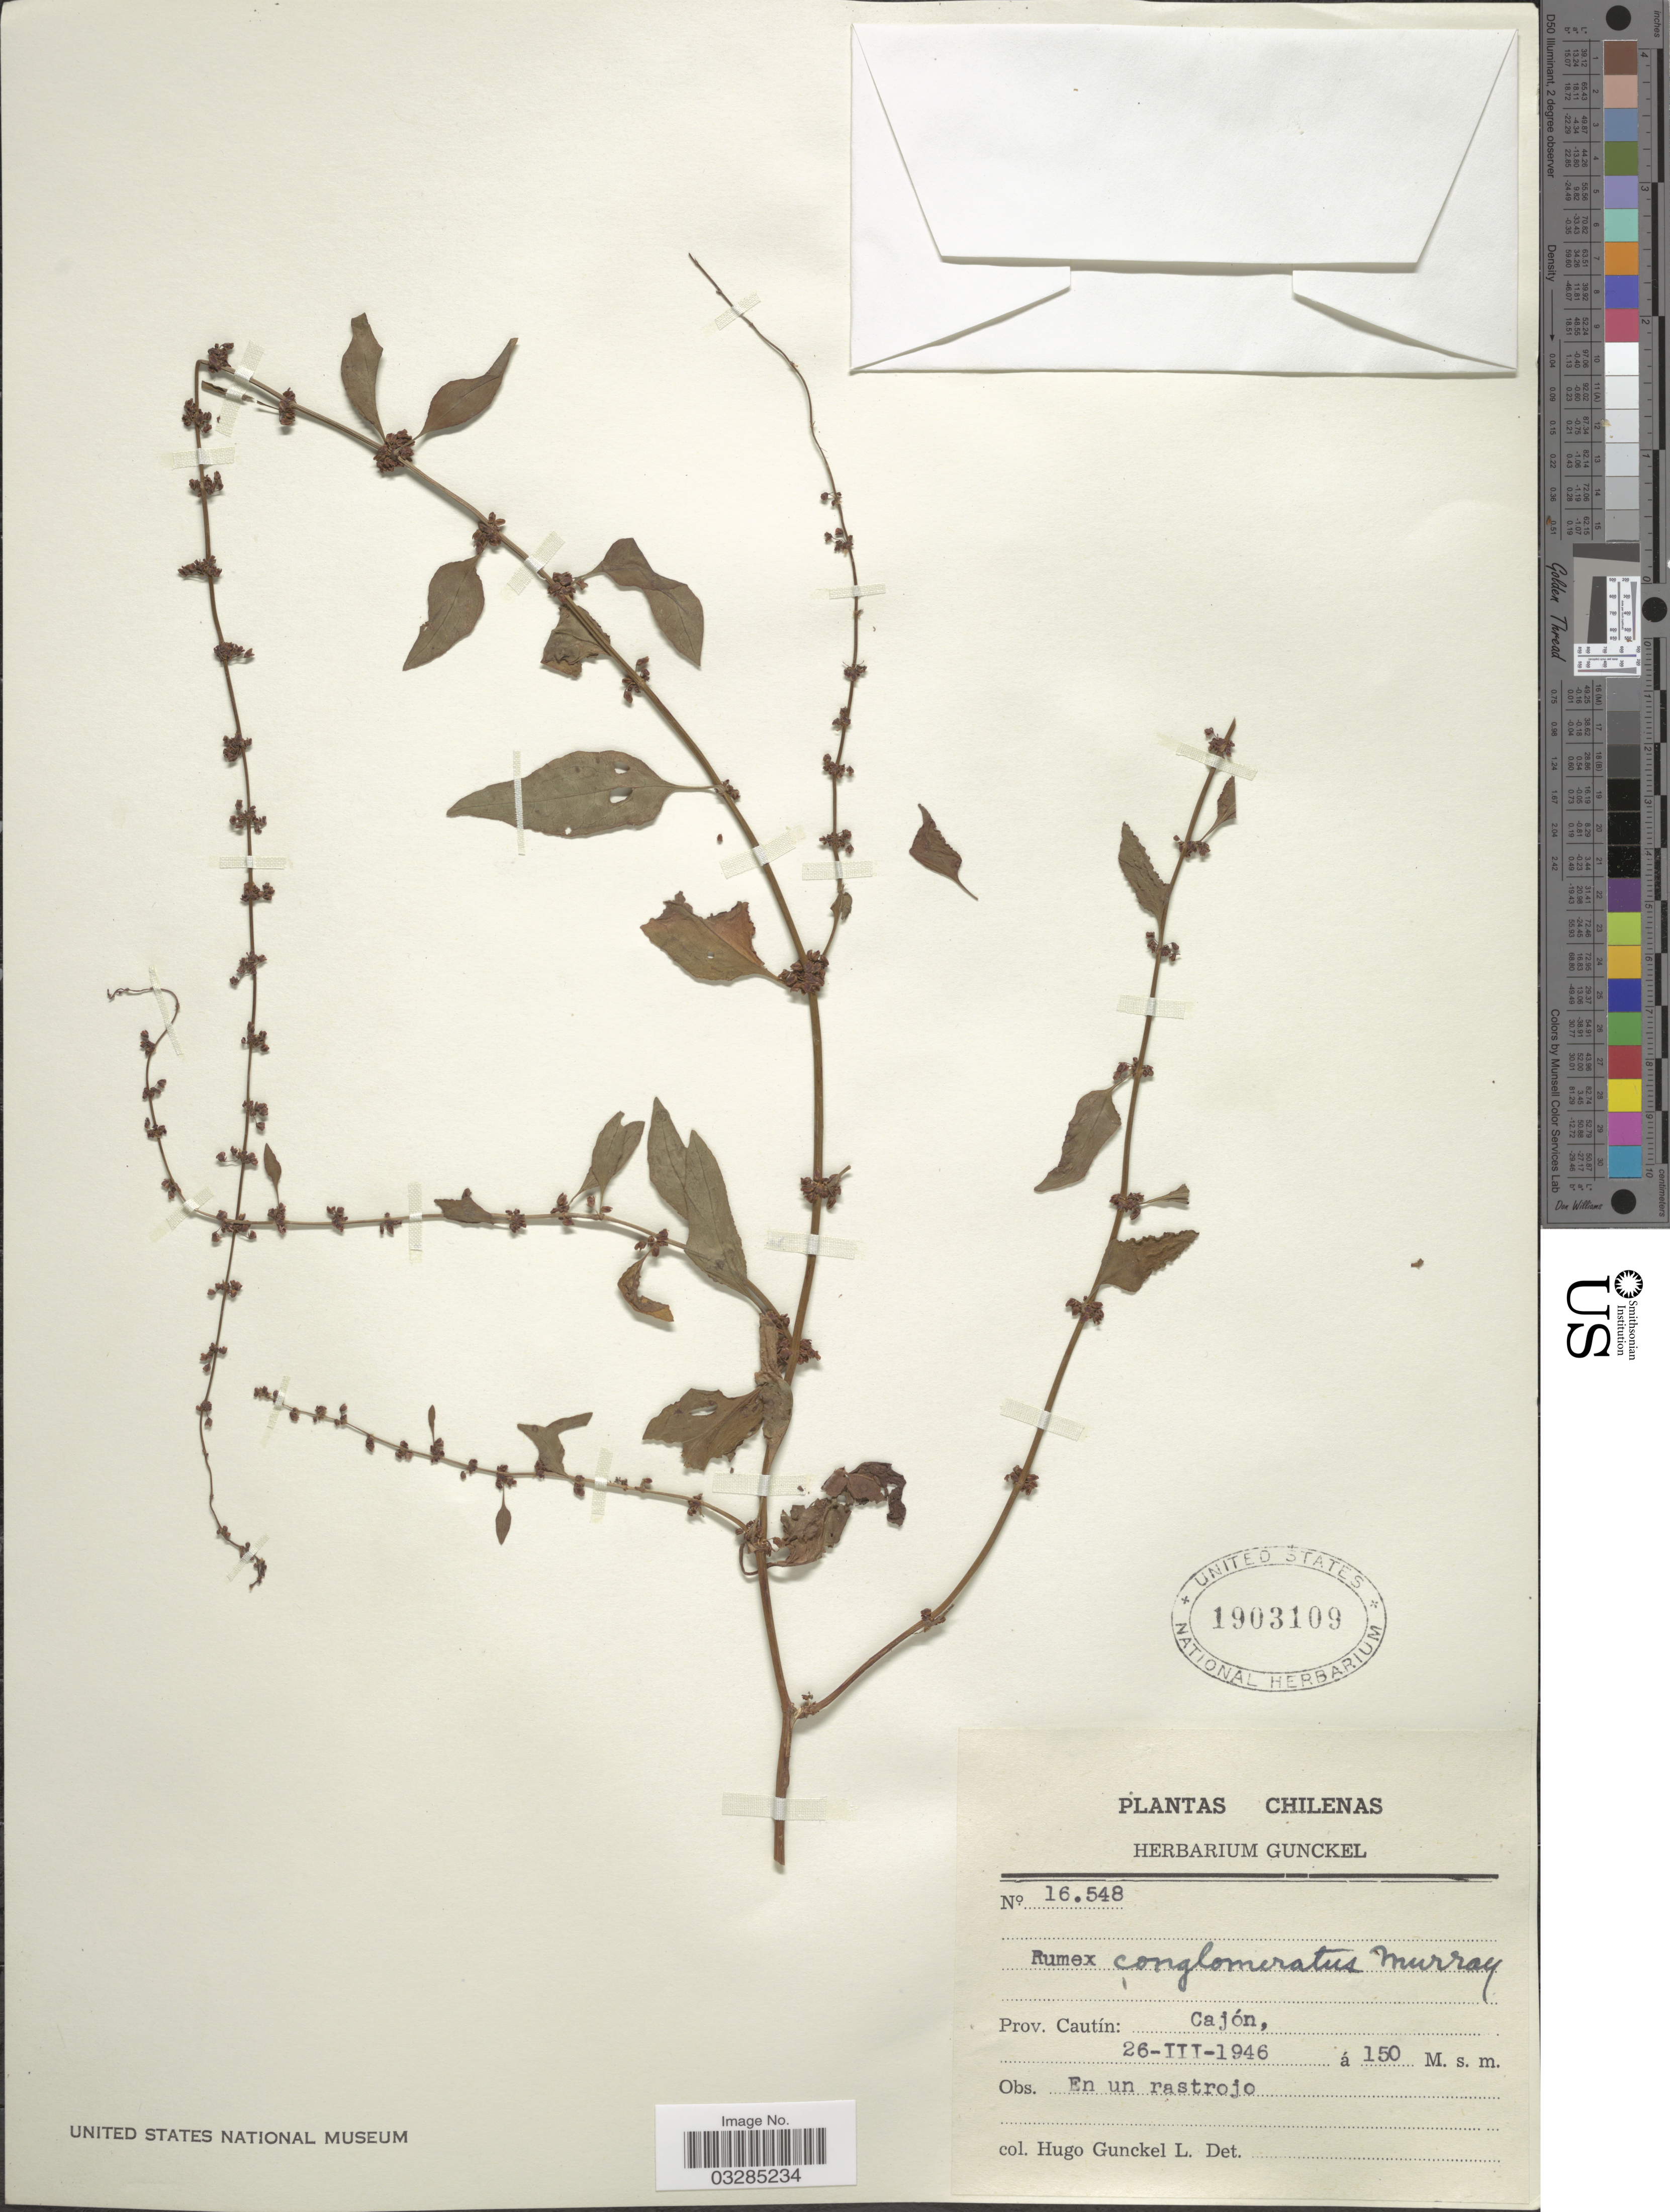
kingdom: Plantae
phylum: Tracheophyta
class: Magnoliopsida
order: Caryophyllales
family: Polygonaceae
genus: Rumex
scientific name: Rumex conglomeratus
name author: Murray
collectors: H. Gunckel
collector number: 16548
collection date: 1946-03-26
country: Chile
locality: Prov. Cautín: Cajón.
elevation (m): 150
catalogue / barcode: US 1903109